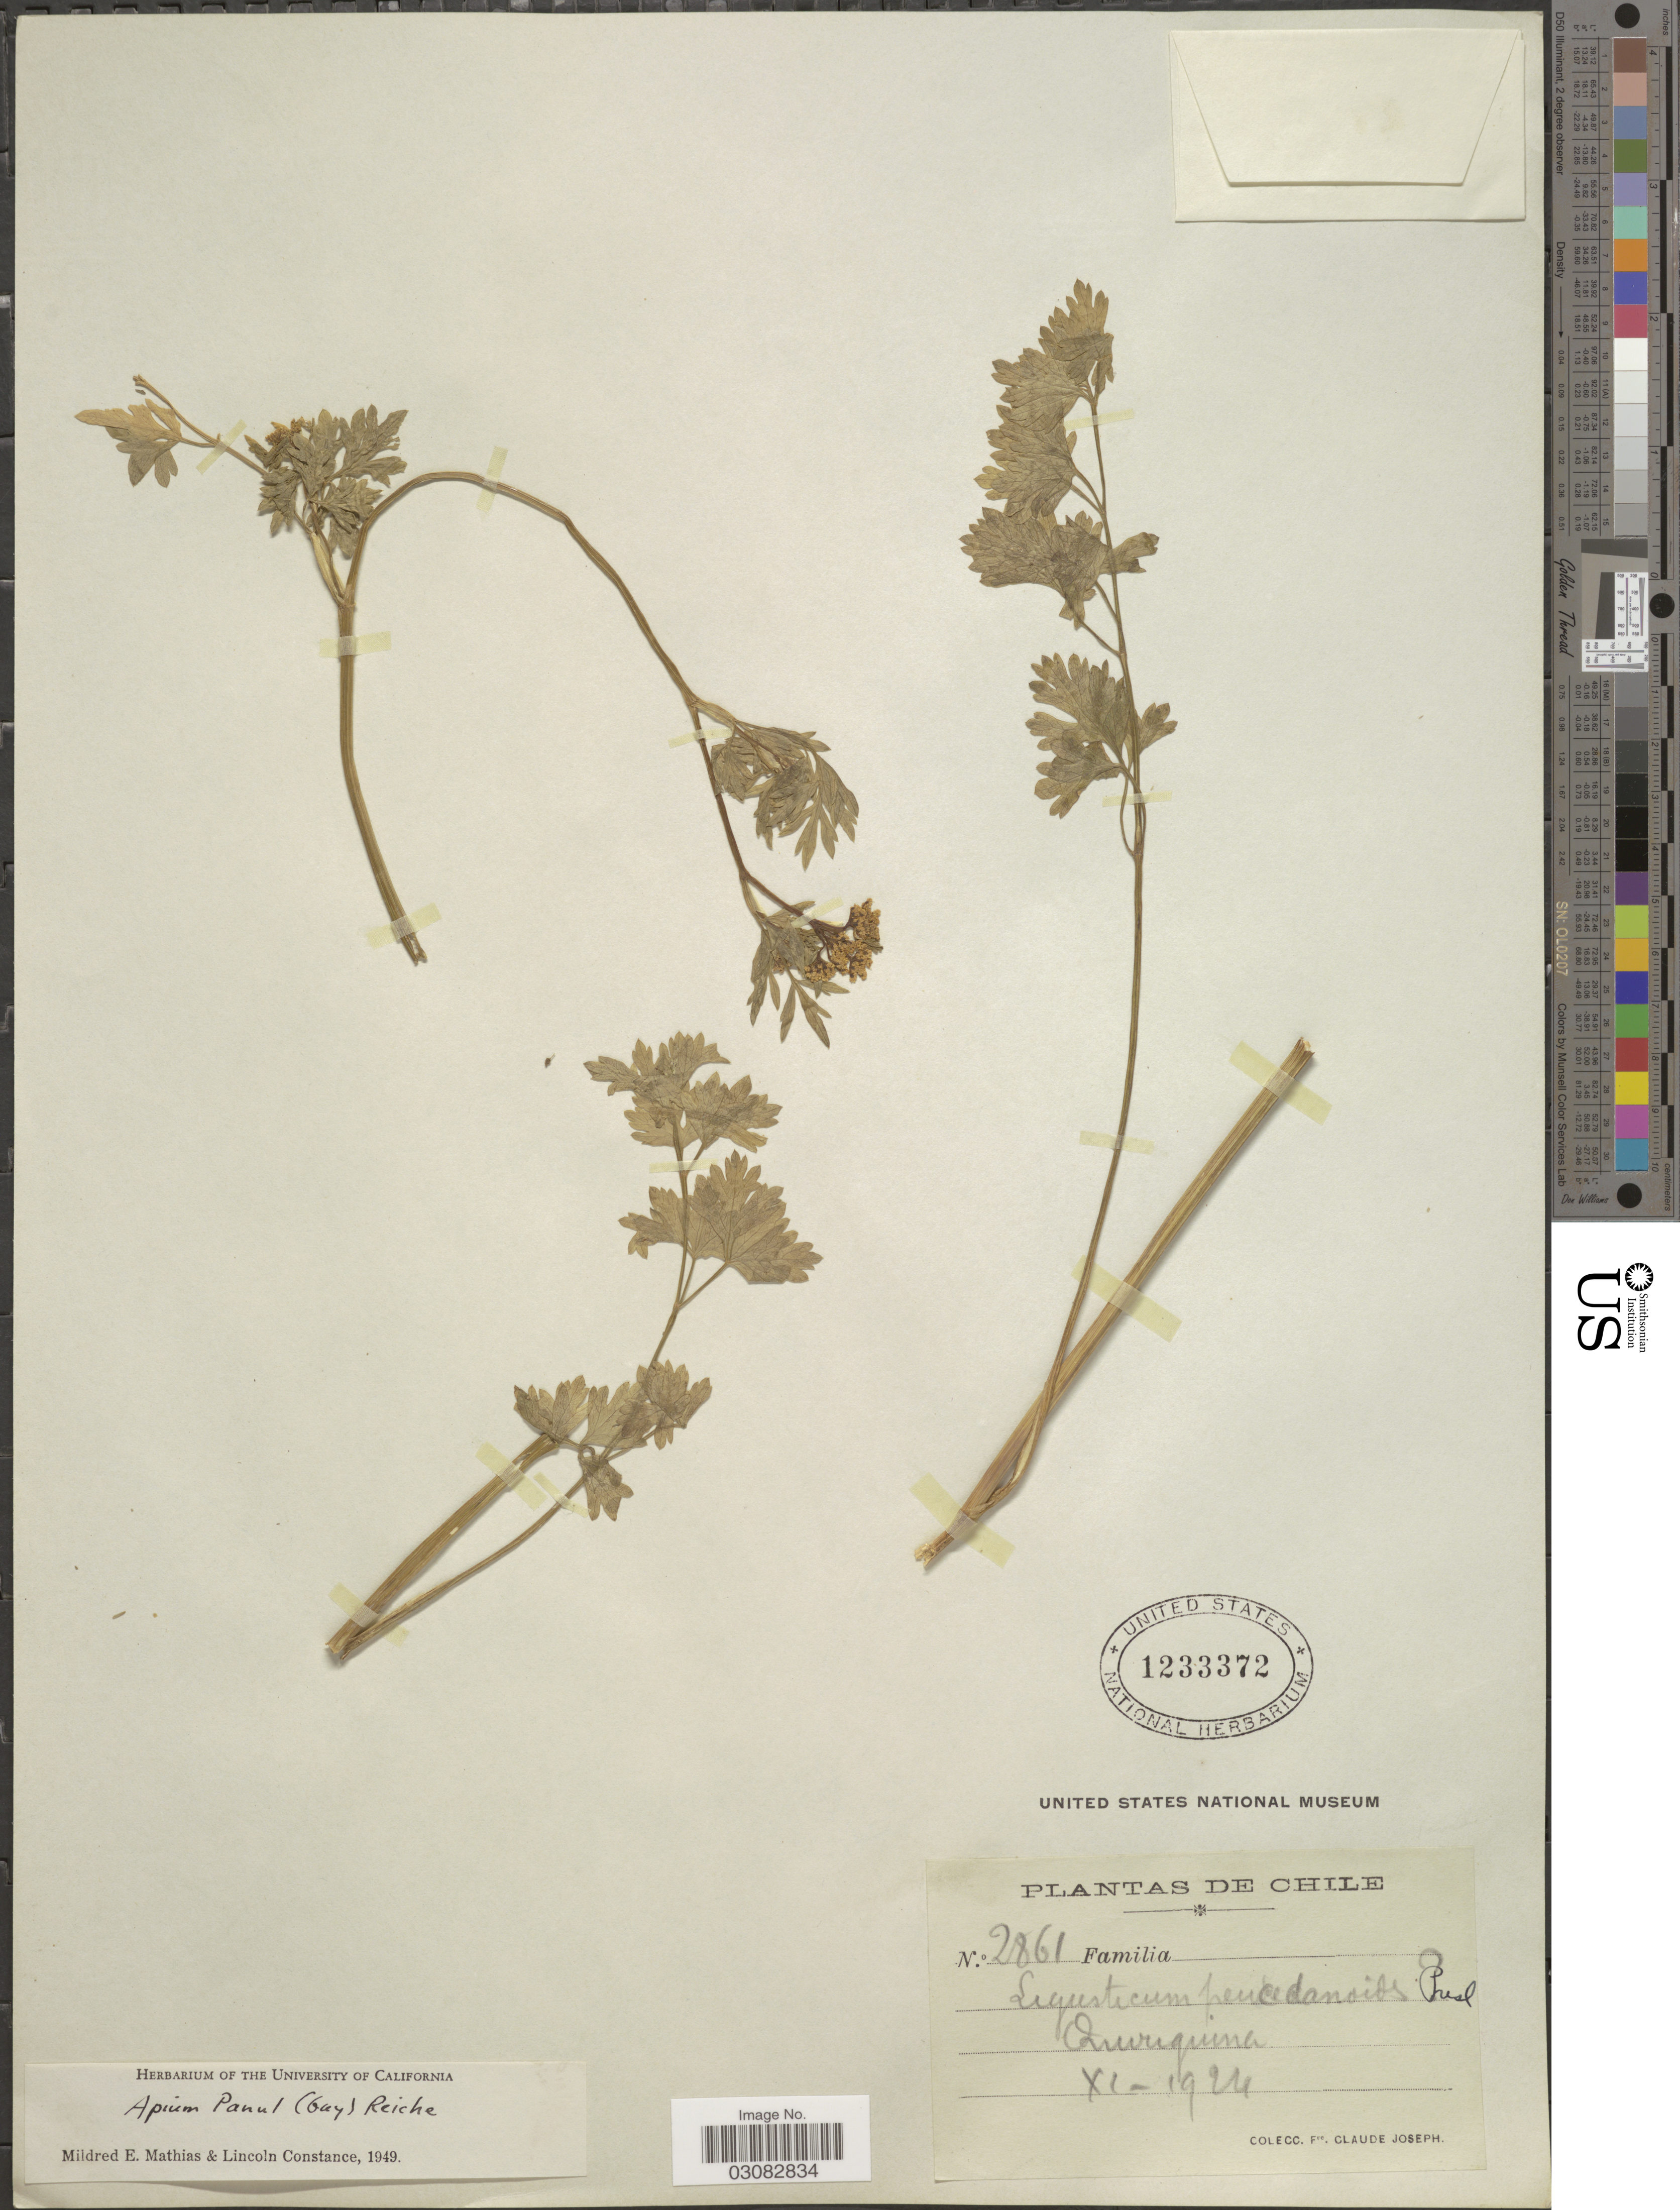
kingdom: Plantae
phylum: Tracheophyta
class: Magnoliopsida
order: Apiales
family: Apiaceae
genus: Apium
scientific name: Apium panul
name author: Reiche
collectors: Bro. Claude-Joseph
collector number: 2861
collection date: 1924-11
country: Chile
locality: Quiriquina.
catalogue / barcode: US 1233372